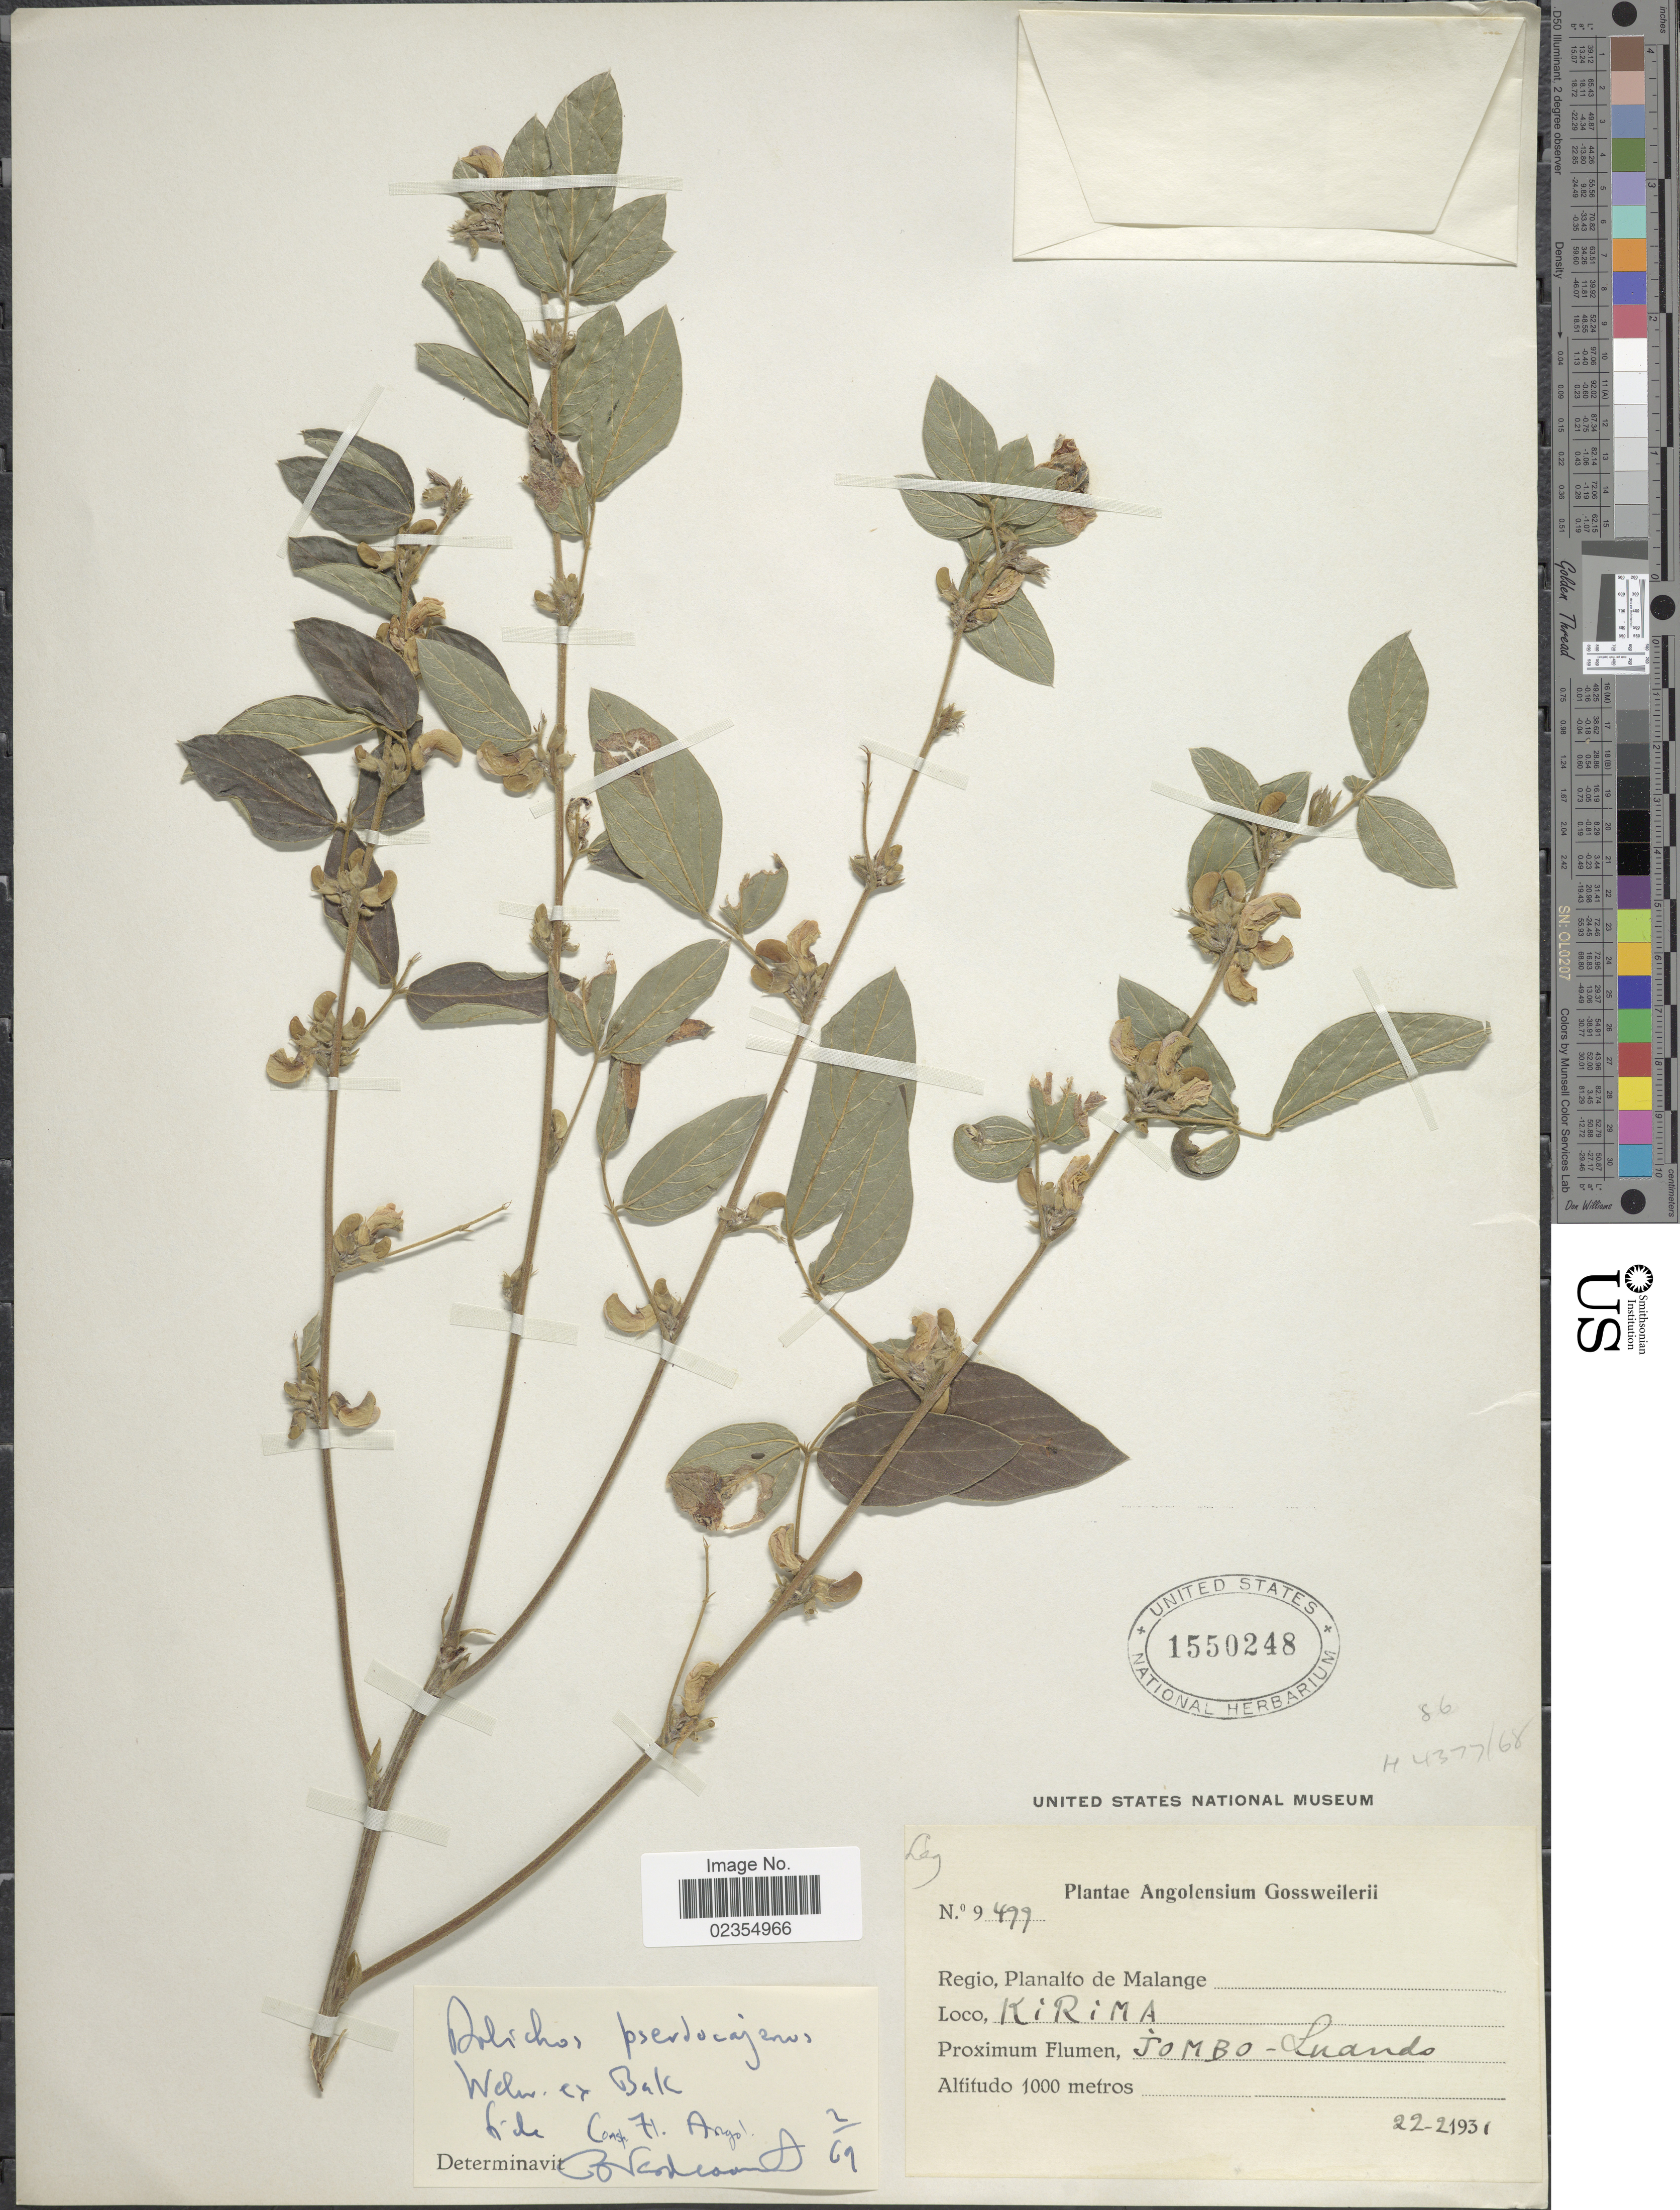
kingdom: Plantae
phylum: Tracheophyta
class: Magnoliopsida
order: Fabales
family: Fabaceae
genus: Dolichos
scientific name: Dolichos pseudocajanus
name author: Baker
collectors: -. Gossweiler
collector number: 9499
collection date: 1931-02-22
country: Angola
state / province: Malange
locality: Kirima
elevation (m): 1000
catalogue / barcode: US 1550248